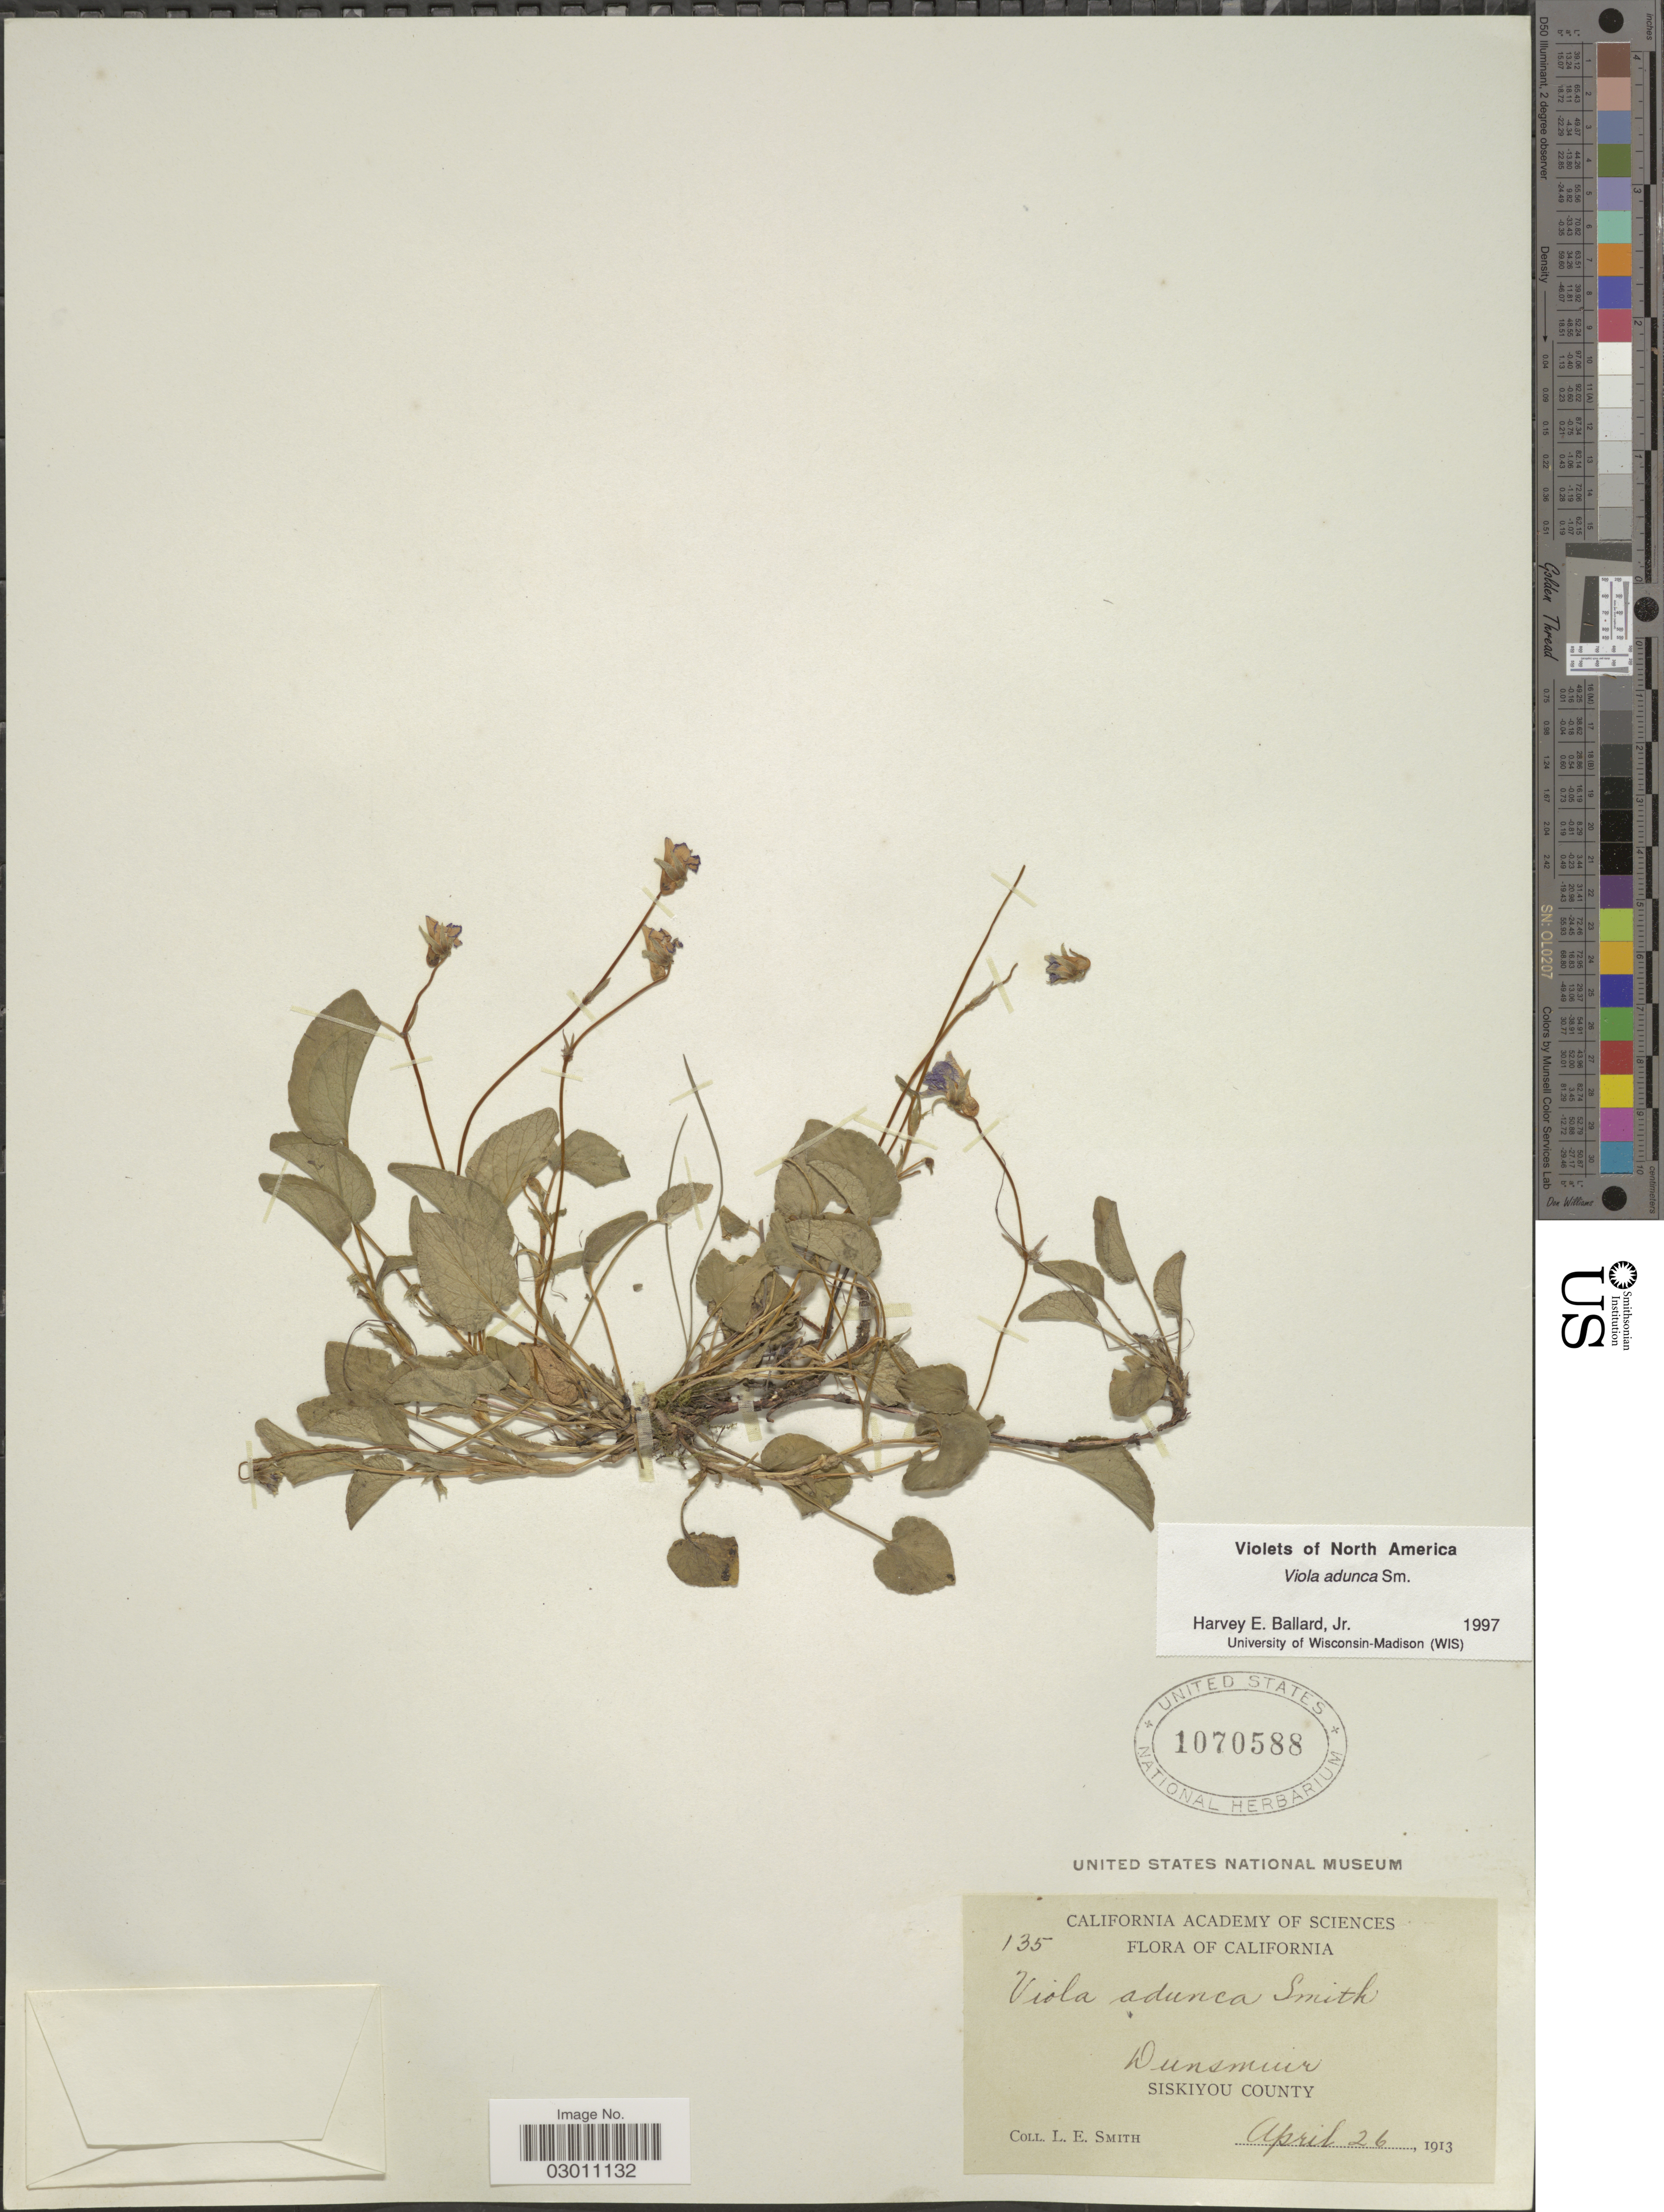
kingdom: Plantae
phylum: Tracheophyta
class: Magnoliopsida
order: Malpighiales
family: Violaceae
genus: Viola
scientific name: Viola adunca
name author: Sm.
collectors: L. E. Smith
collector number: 135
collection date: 1913-04-26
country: United States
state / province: California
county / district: Siskiyou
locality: Dunsmuir. Siskiyou County.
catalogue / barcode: US 1070588